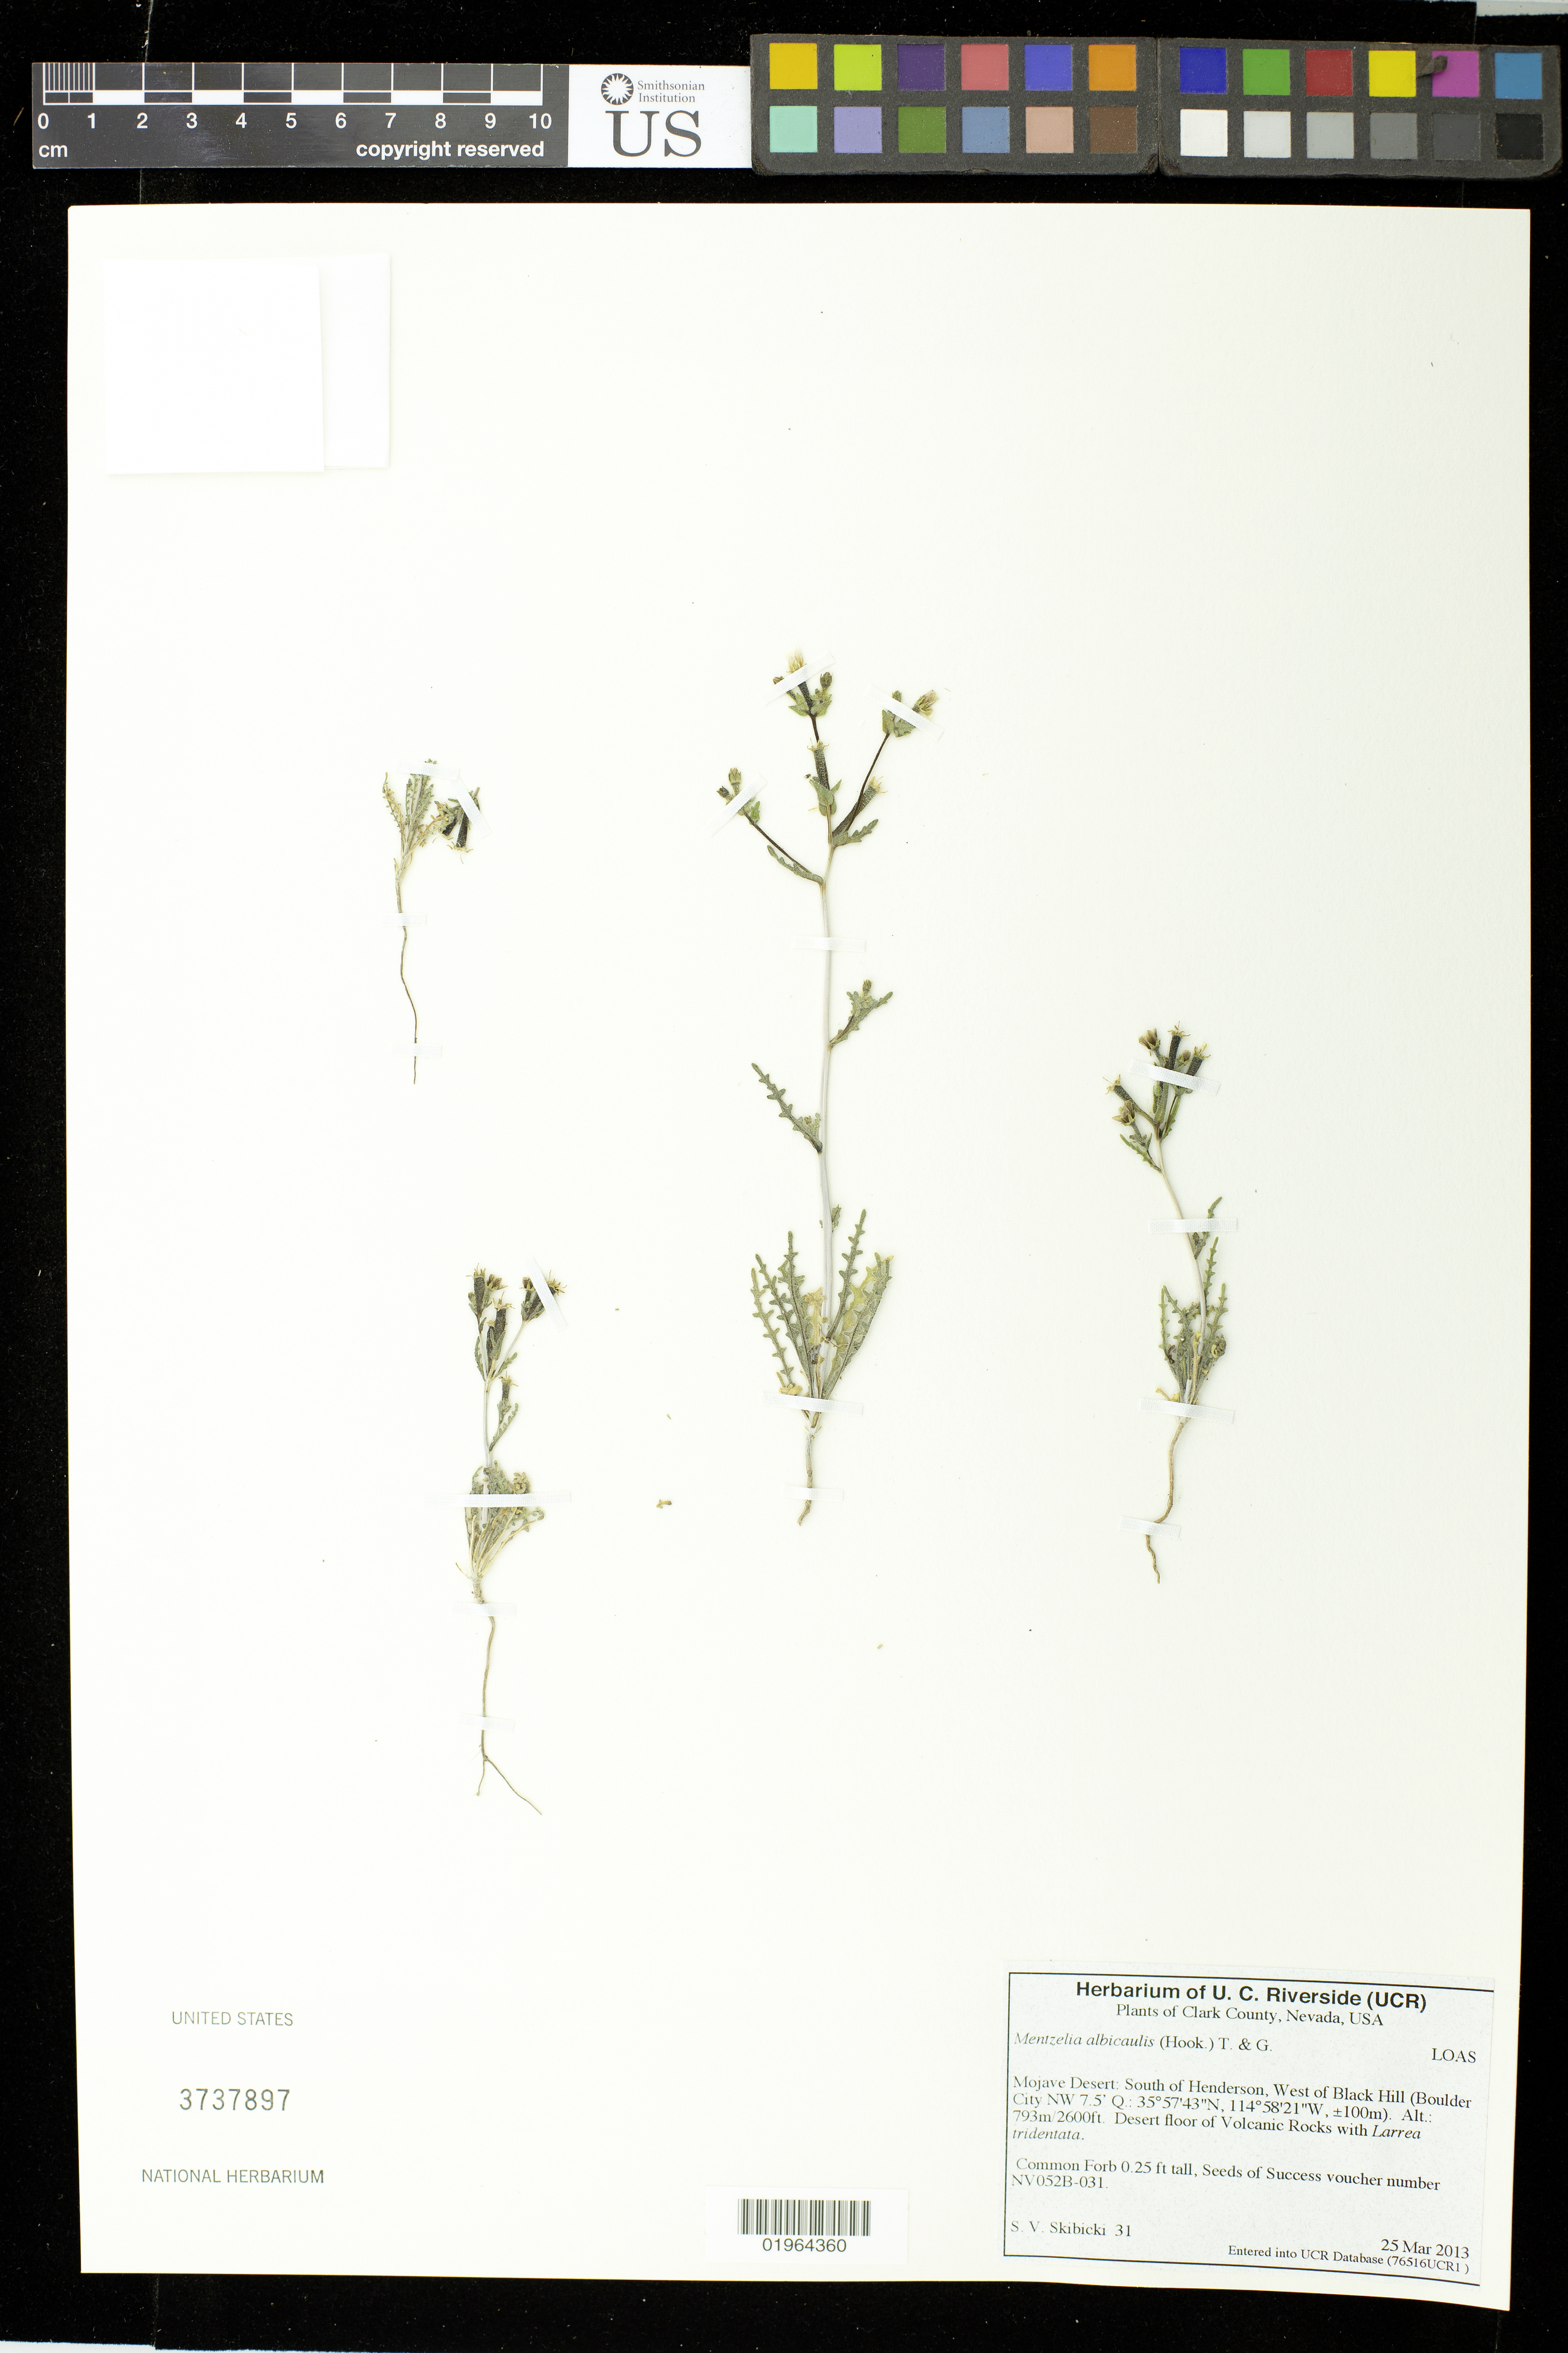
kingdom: Plantae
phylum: Tracheophyta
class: Magnoliopsida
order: Cornales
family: Loasaceae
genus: Mentzelia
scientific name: Mentzelia albicaulis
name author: (Douglas ex Hook.) Douglas ex Torr. & A. Gray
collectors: S. Skibicki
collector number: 31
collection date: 2013-03-25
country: United States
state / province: Nevada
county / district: Clark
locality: Mojave Desert, S of Henderson, west of Black Hill (Boulder City)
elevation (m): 793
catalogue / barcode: US 3737897